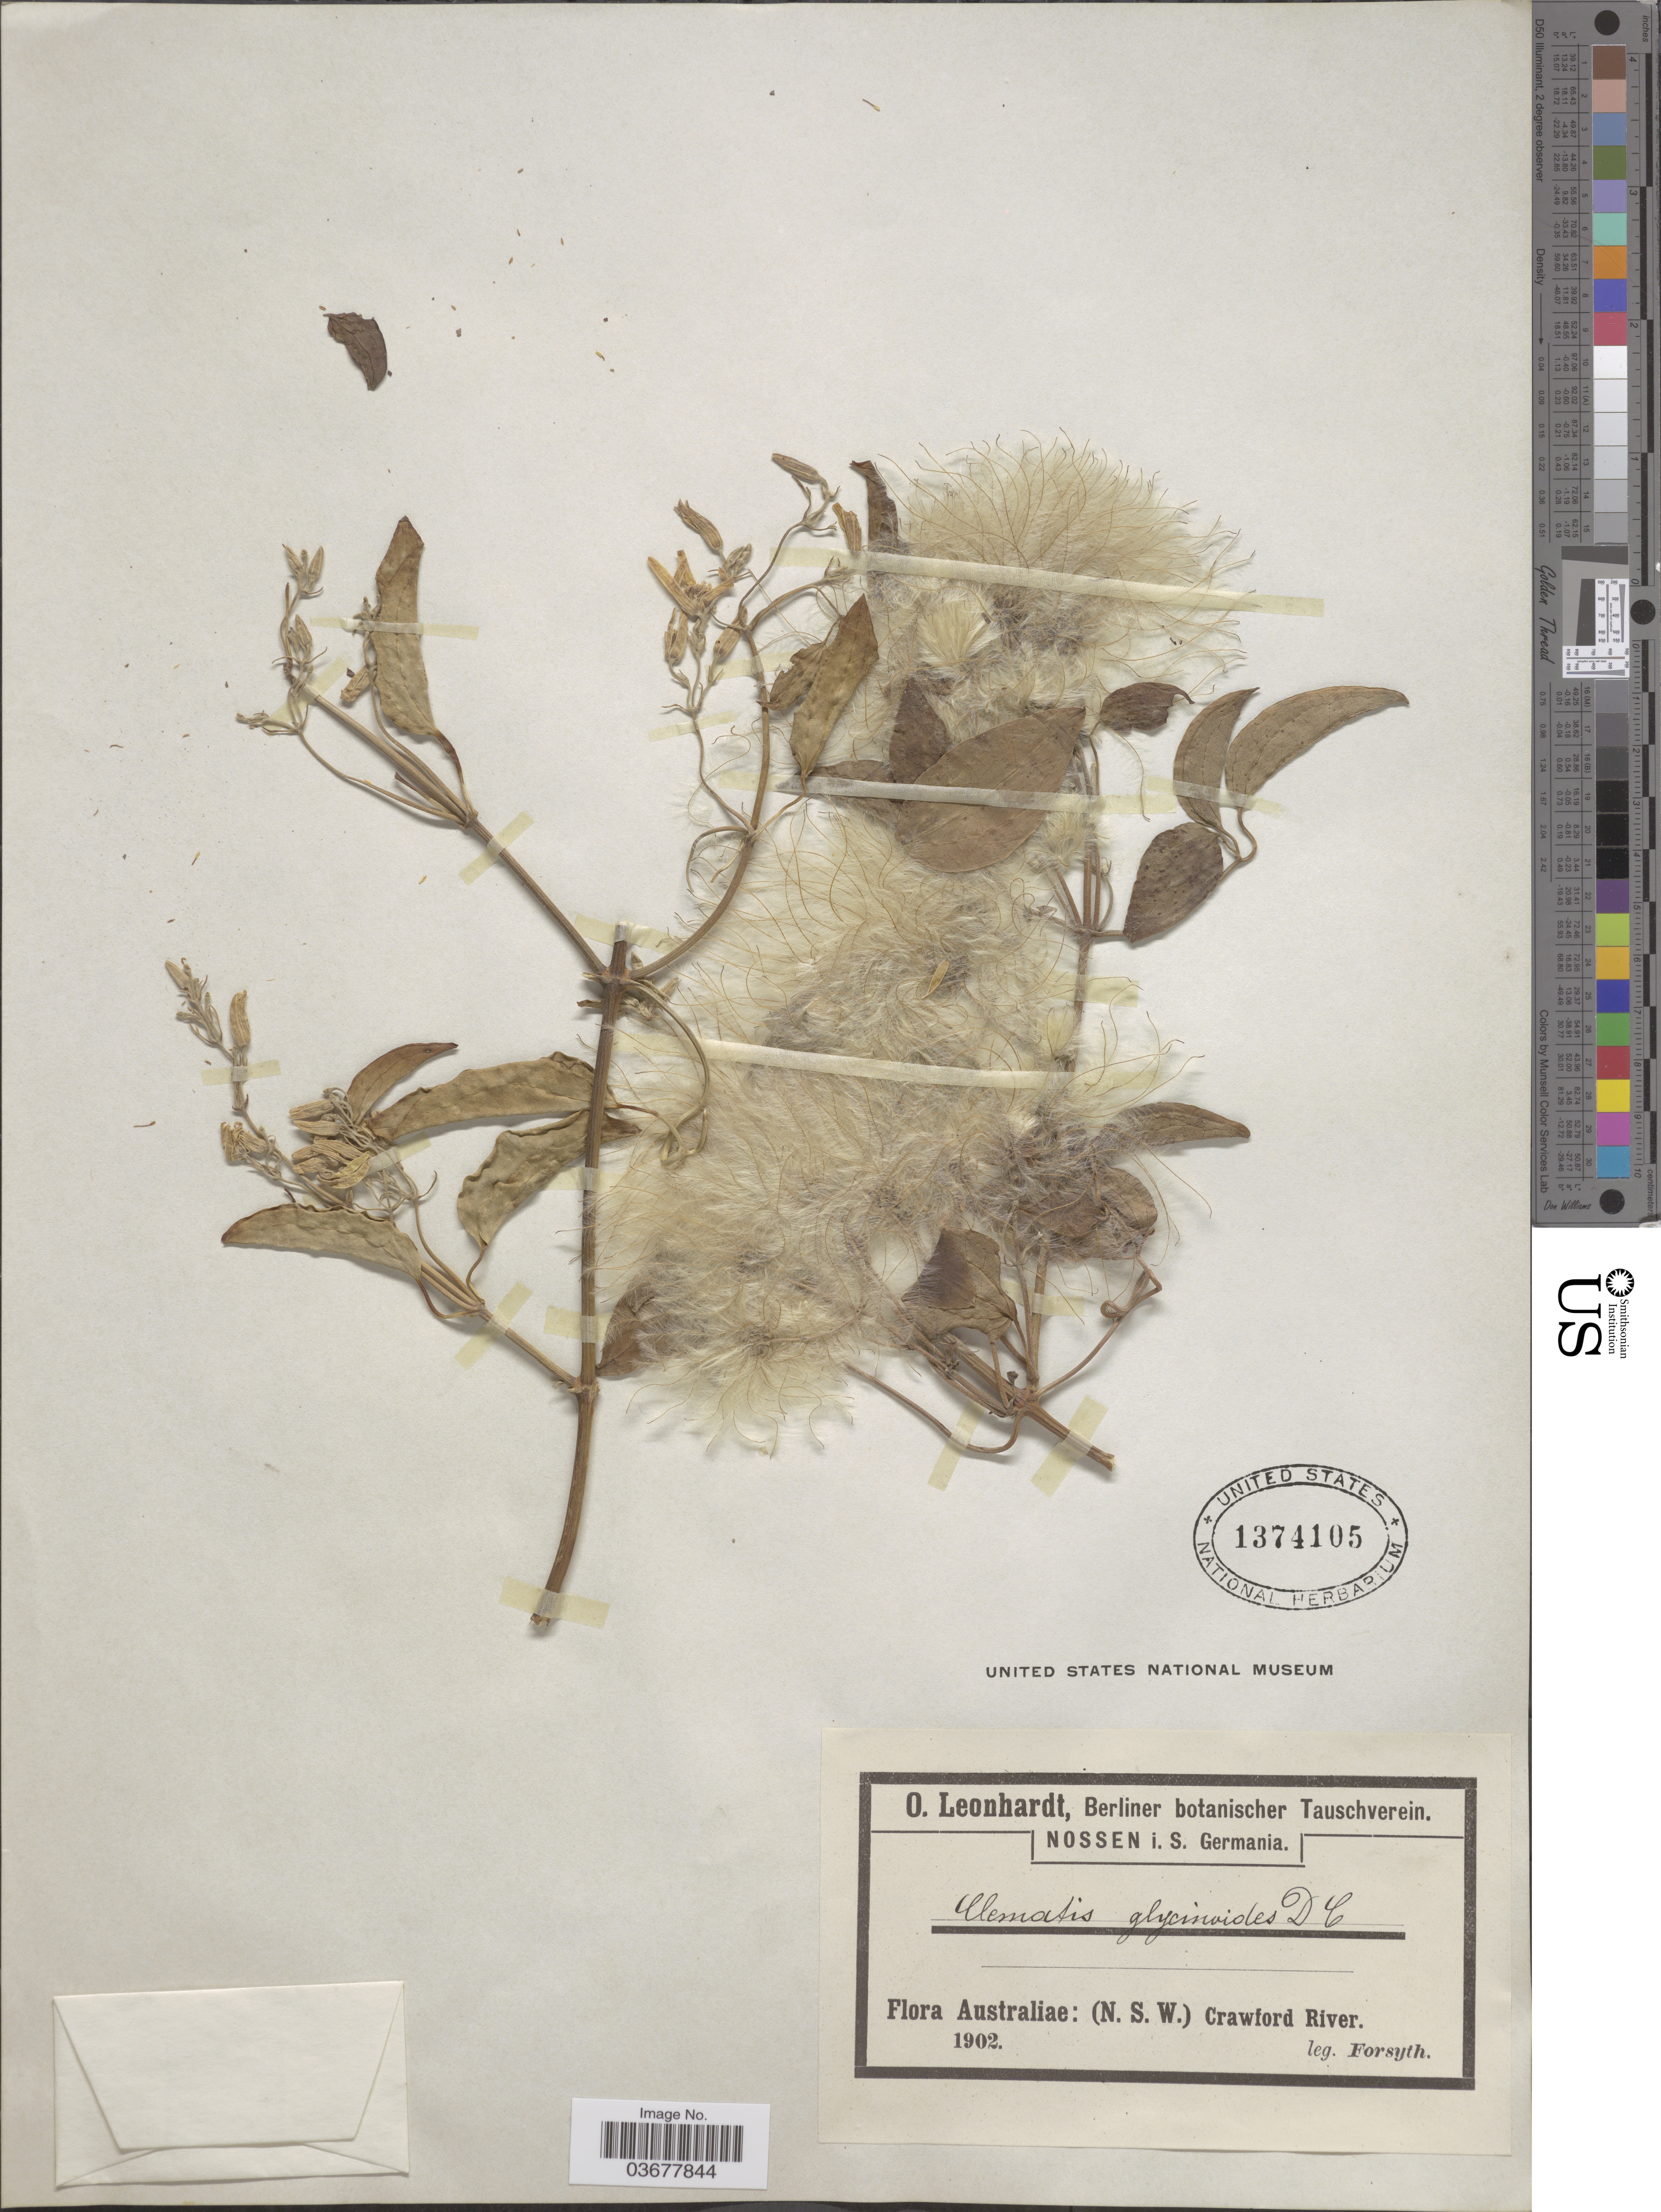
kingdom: Plantae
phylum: Tracheophyta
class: Magnoliopsida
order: Ranunculales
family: Ranunculaceae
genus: Clematis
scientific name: Clematis glycinoides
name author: DC.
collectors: -- Forsyth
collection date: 1902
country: Australia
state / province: New South Wales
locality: Australiae: (N. S. W.) Crawford River.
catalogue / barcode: US 1374105